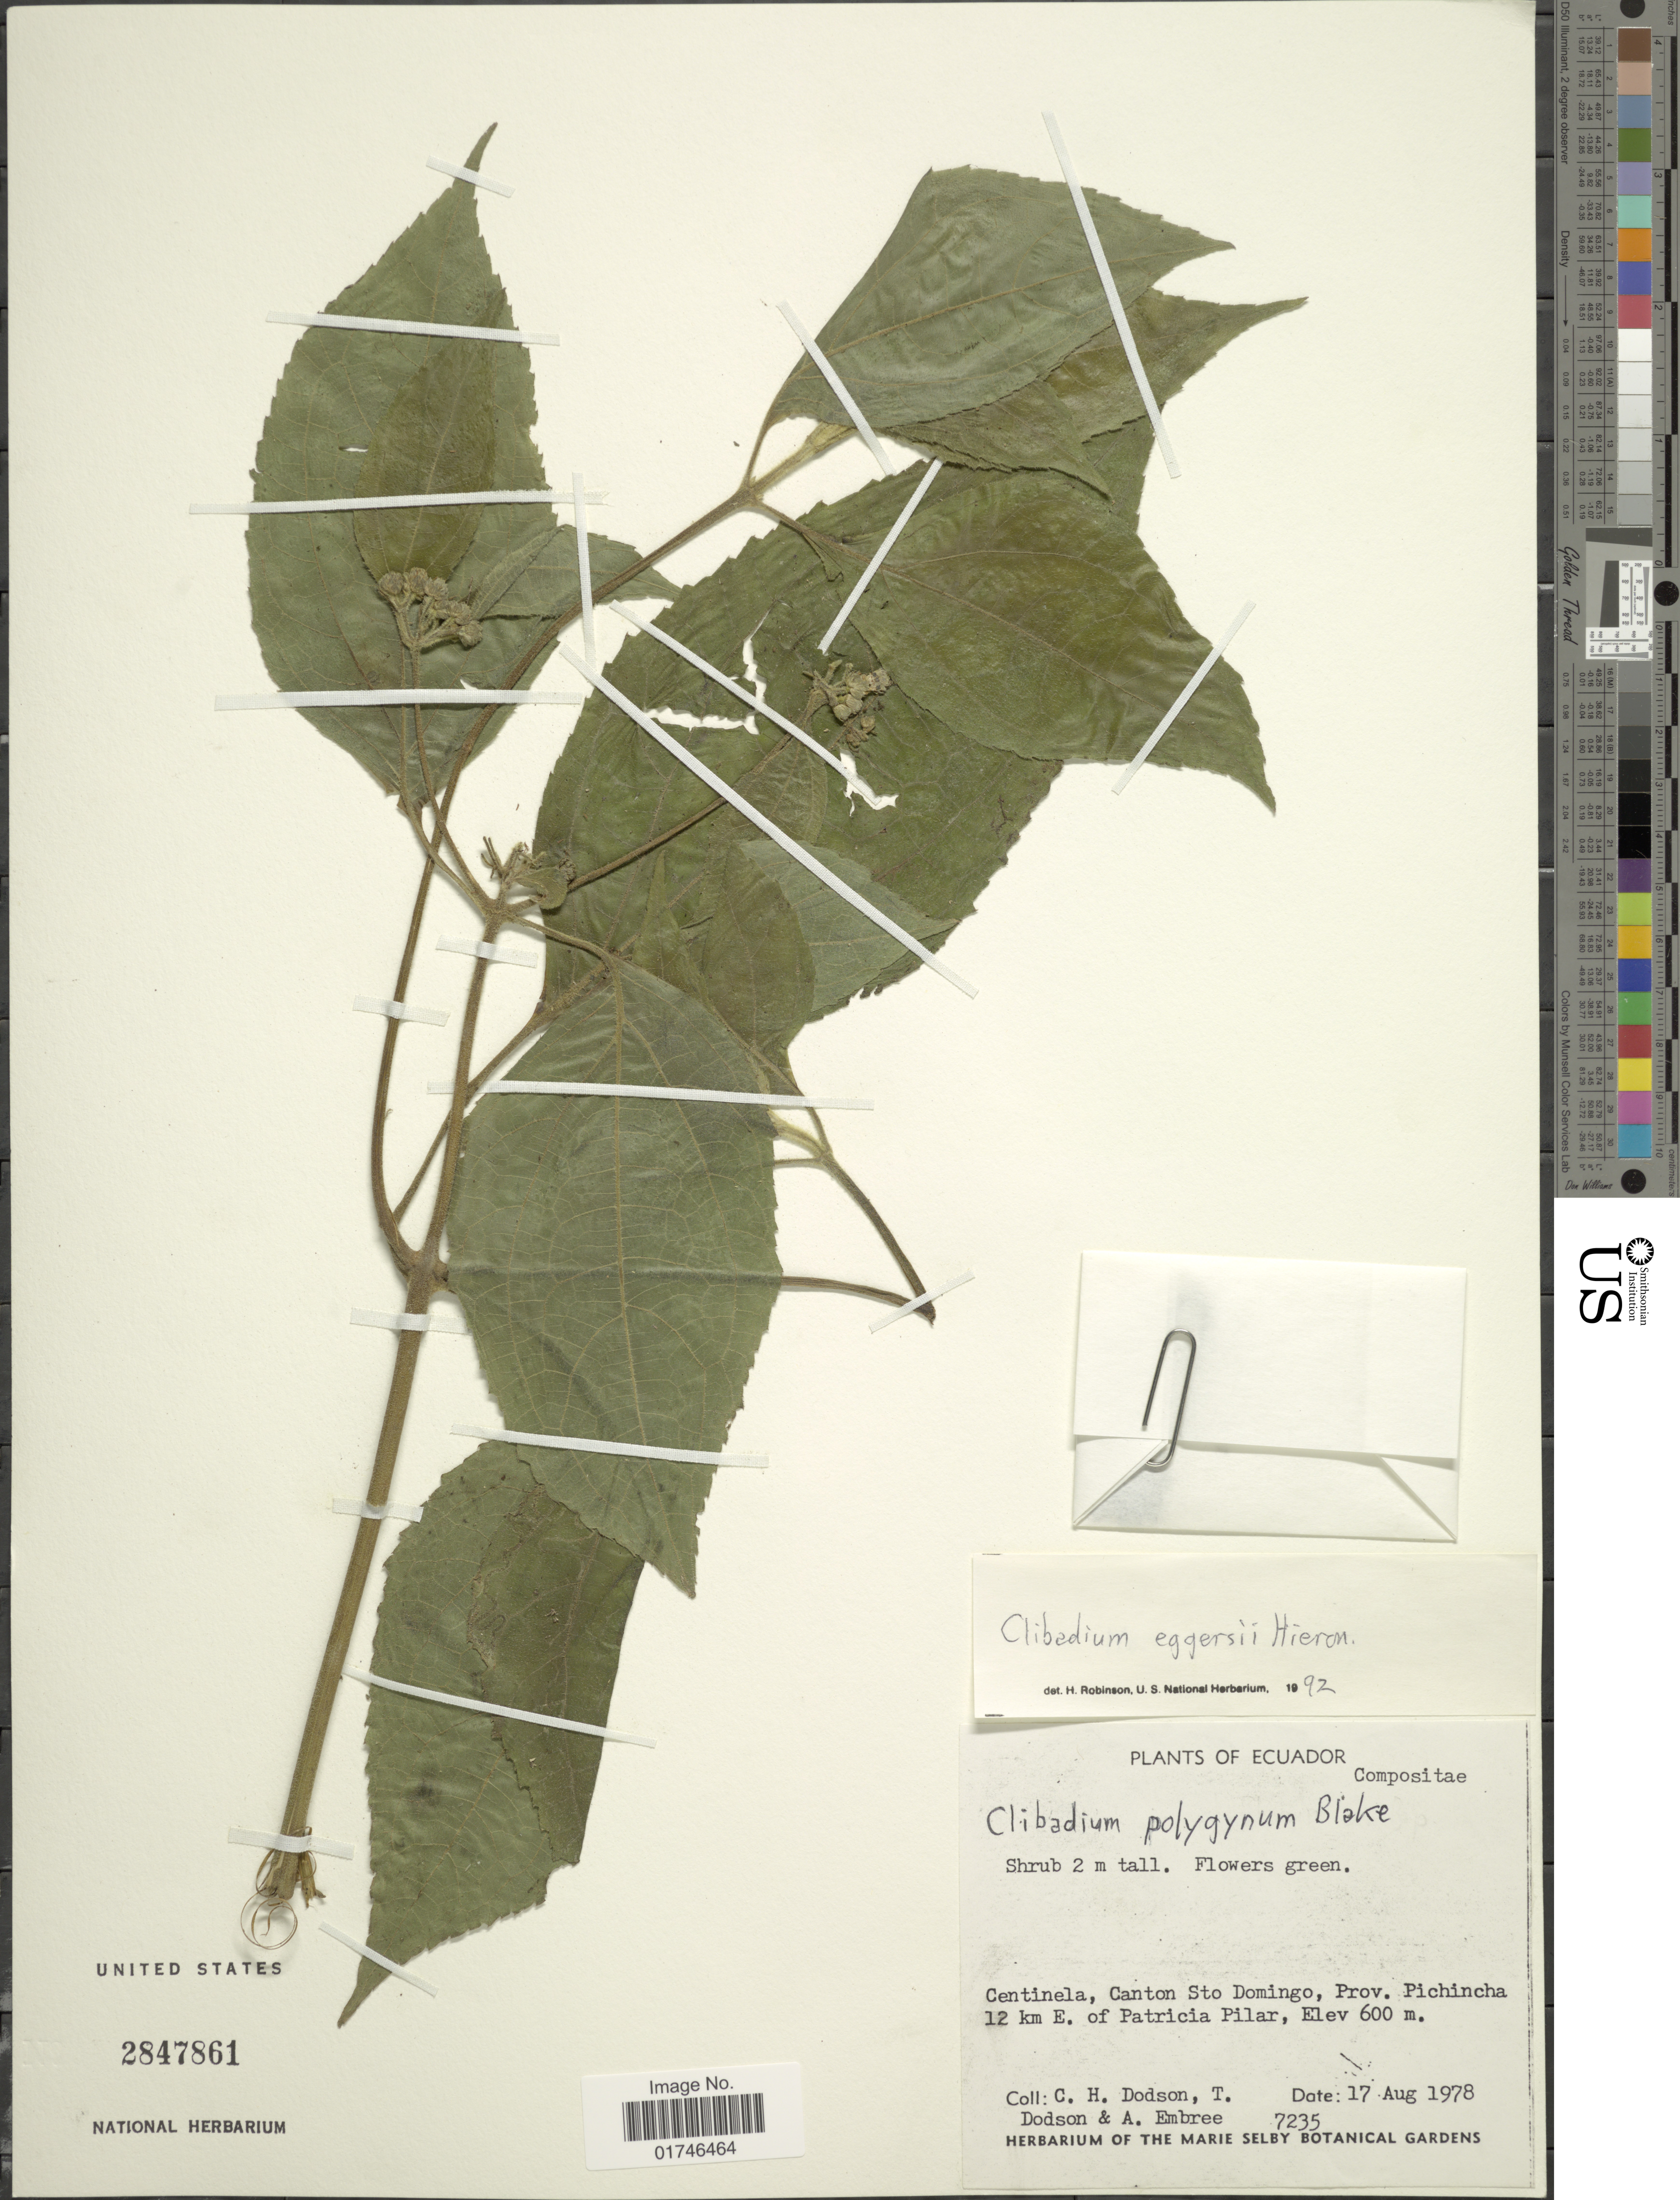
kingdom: Plantae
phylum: Tracheophyta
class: Magnoliopsida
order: Asterales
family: Asteraceae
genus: Clibadium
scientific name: Clibadium eggersii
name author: Hieron.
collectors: C. H. Dodson, D. Embree & A. Embree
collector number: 7235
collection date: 1978-08-17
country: Ecuador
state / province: Pichincha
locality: Centinela, Canton Sto. Domingo, Prov.Pichincha 12 km E. of Patricia Pilar.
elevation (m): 600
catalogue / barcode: US 2847861